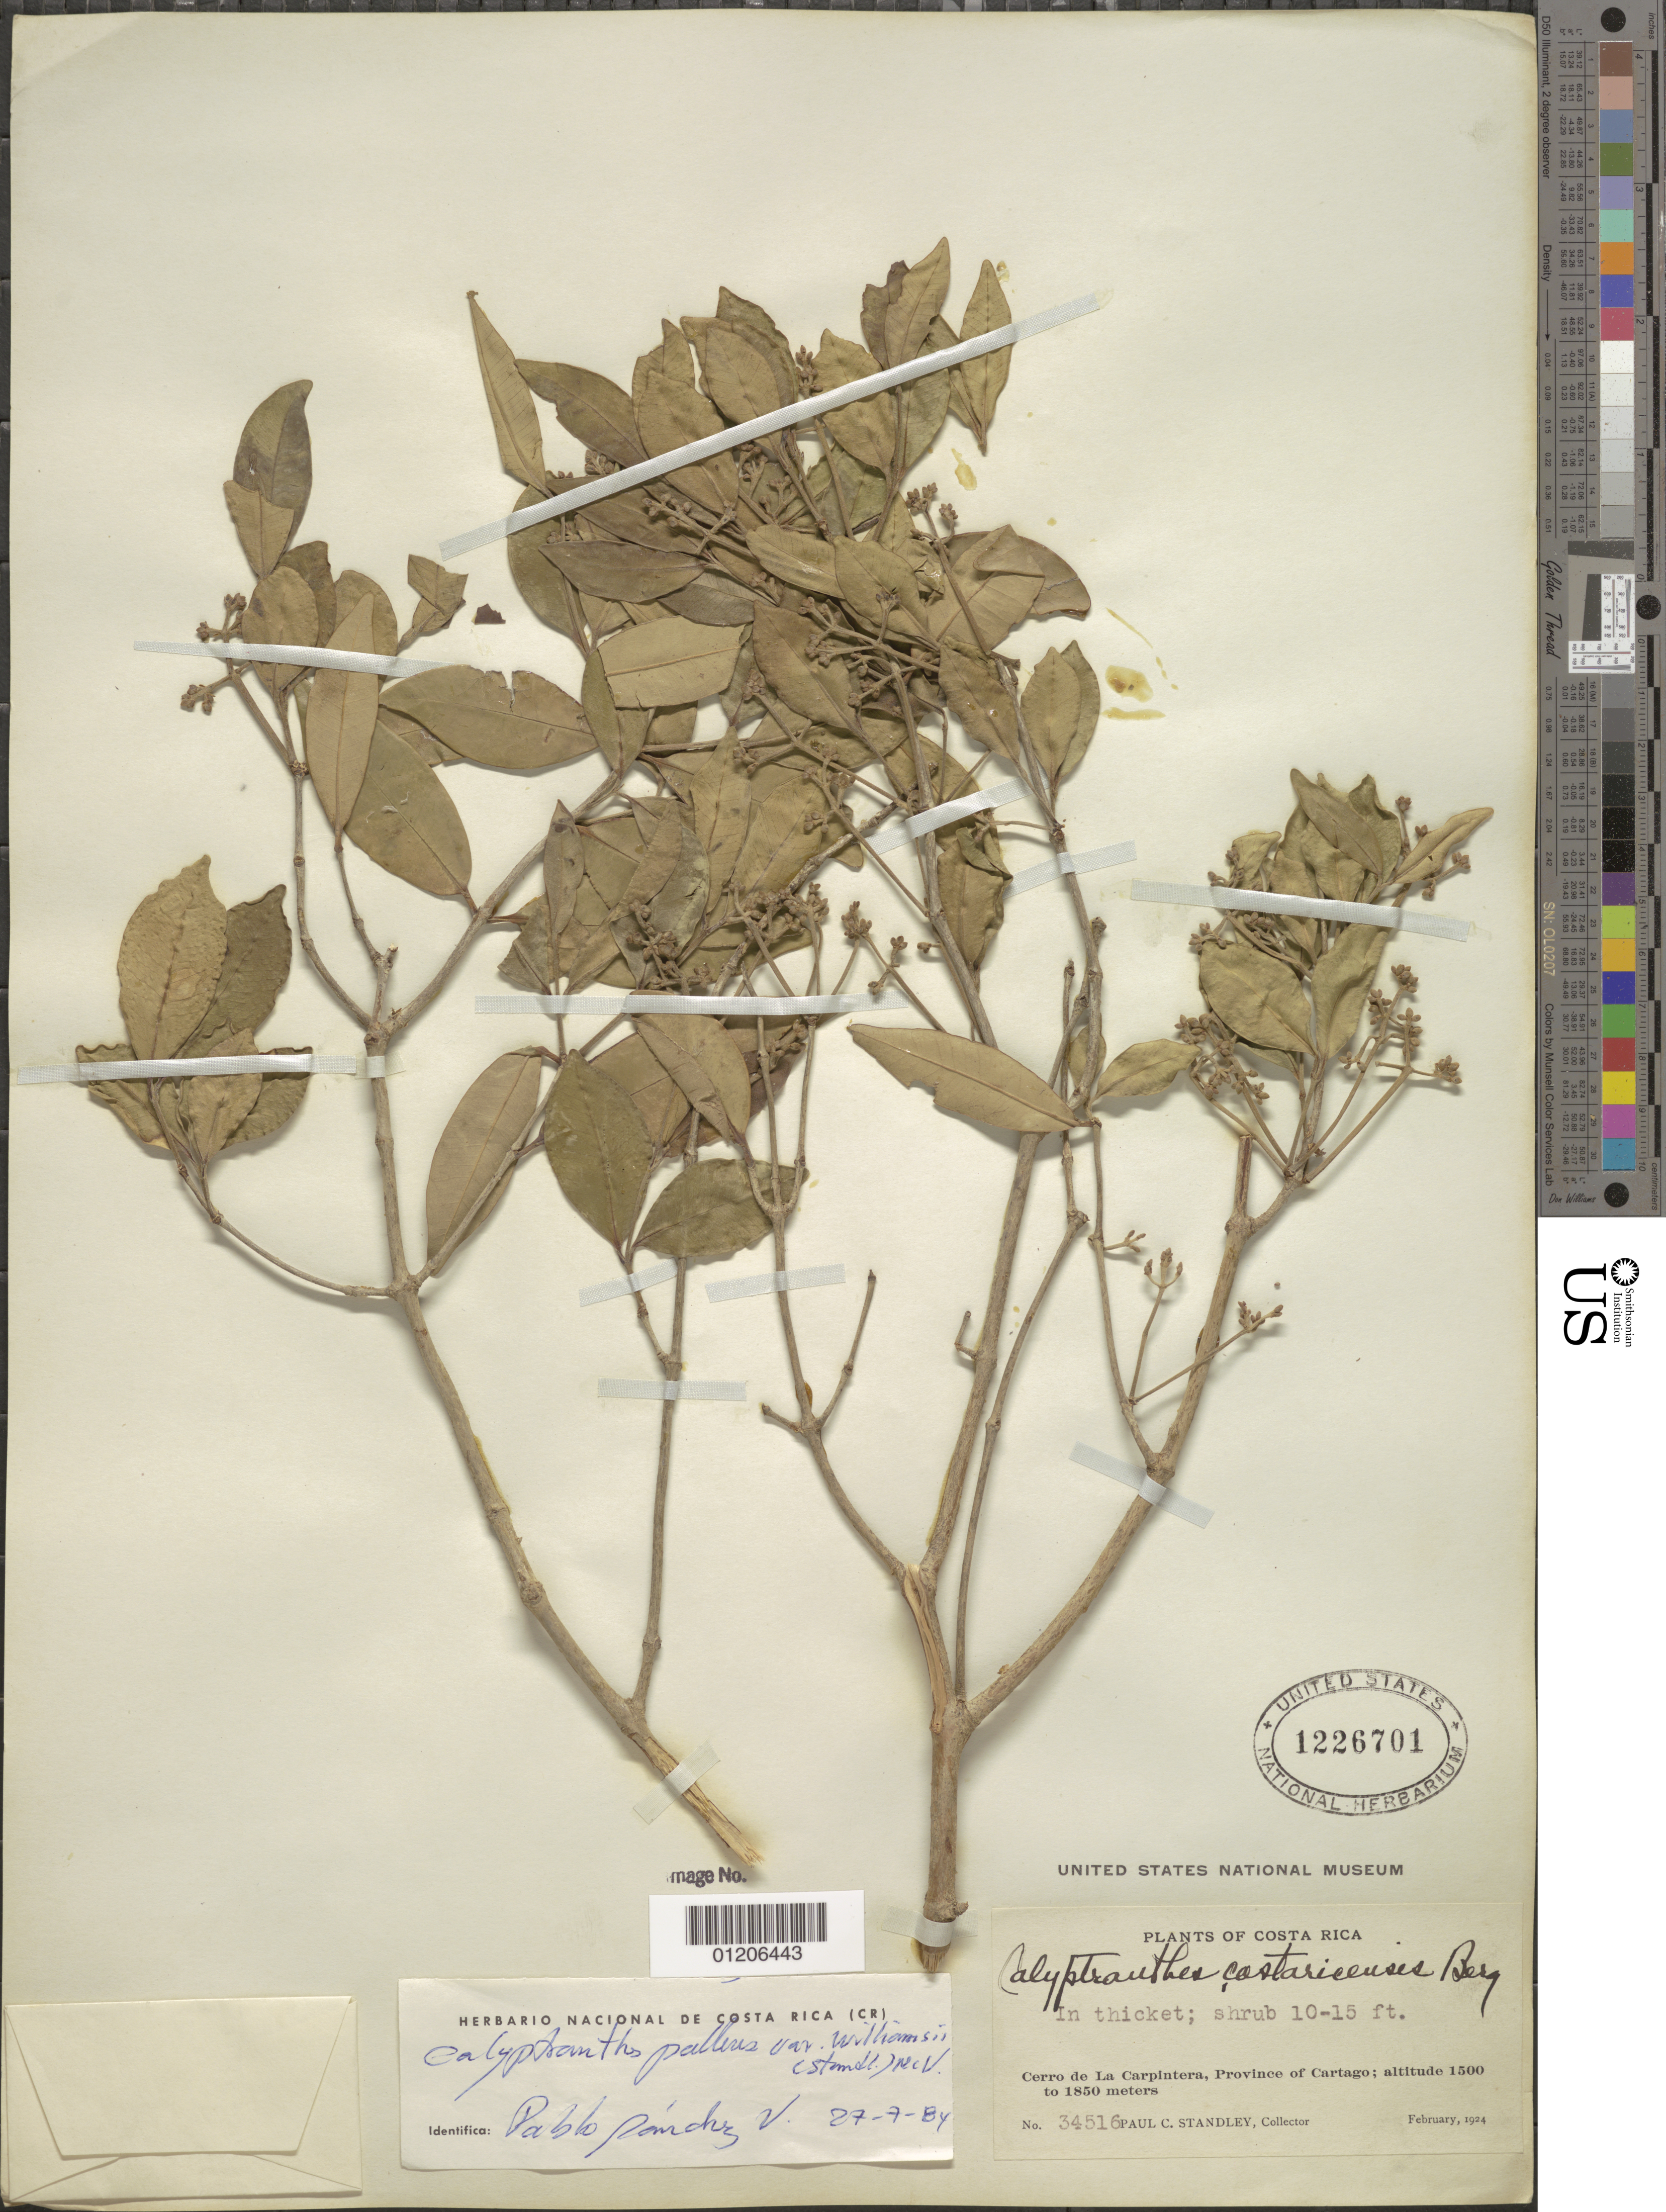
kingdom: Plantae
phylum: Tracheophyta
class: Magnoliopsida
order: Myrtales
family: Myrtaceae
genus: Myrcia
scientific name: Myrcia neopallens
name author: A.R. Lourenço & E. Lucas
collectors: P. C. Standley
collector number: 34516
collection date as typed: Feb 1924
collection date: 1924-02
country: Costa Rica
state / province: Cartago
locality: Cerro de La Carpintera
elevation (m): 1500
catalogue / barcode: US 1226701